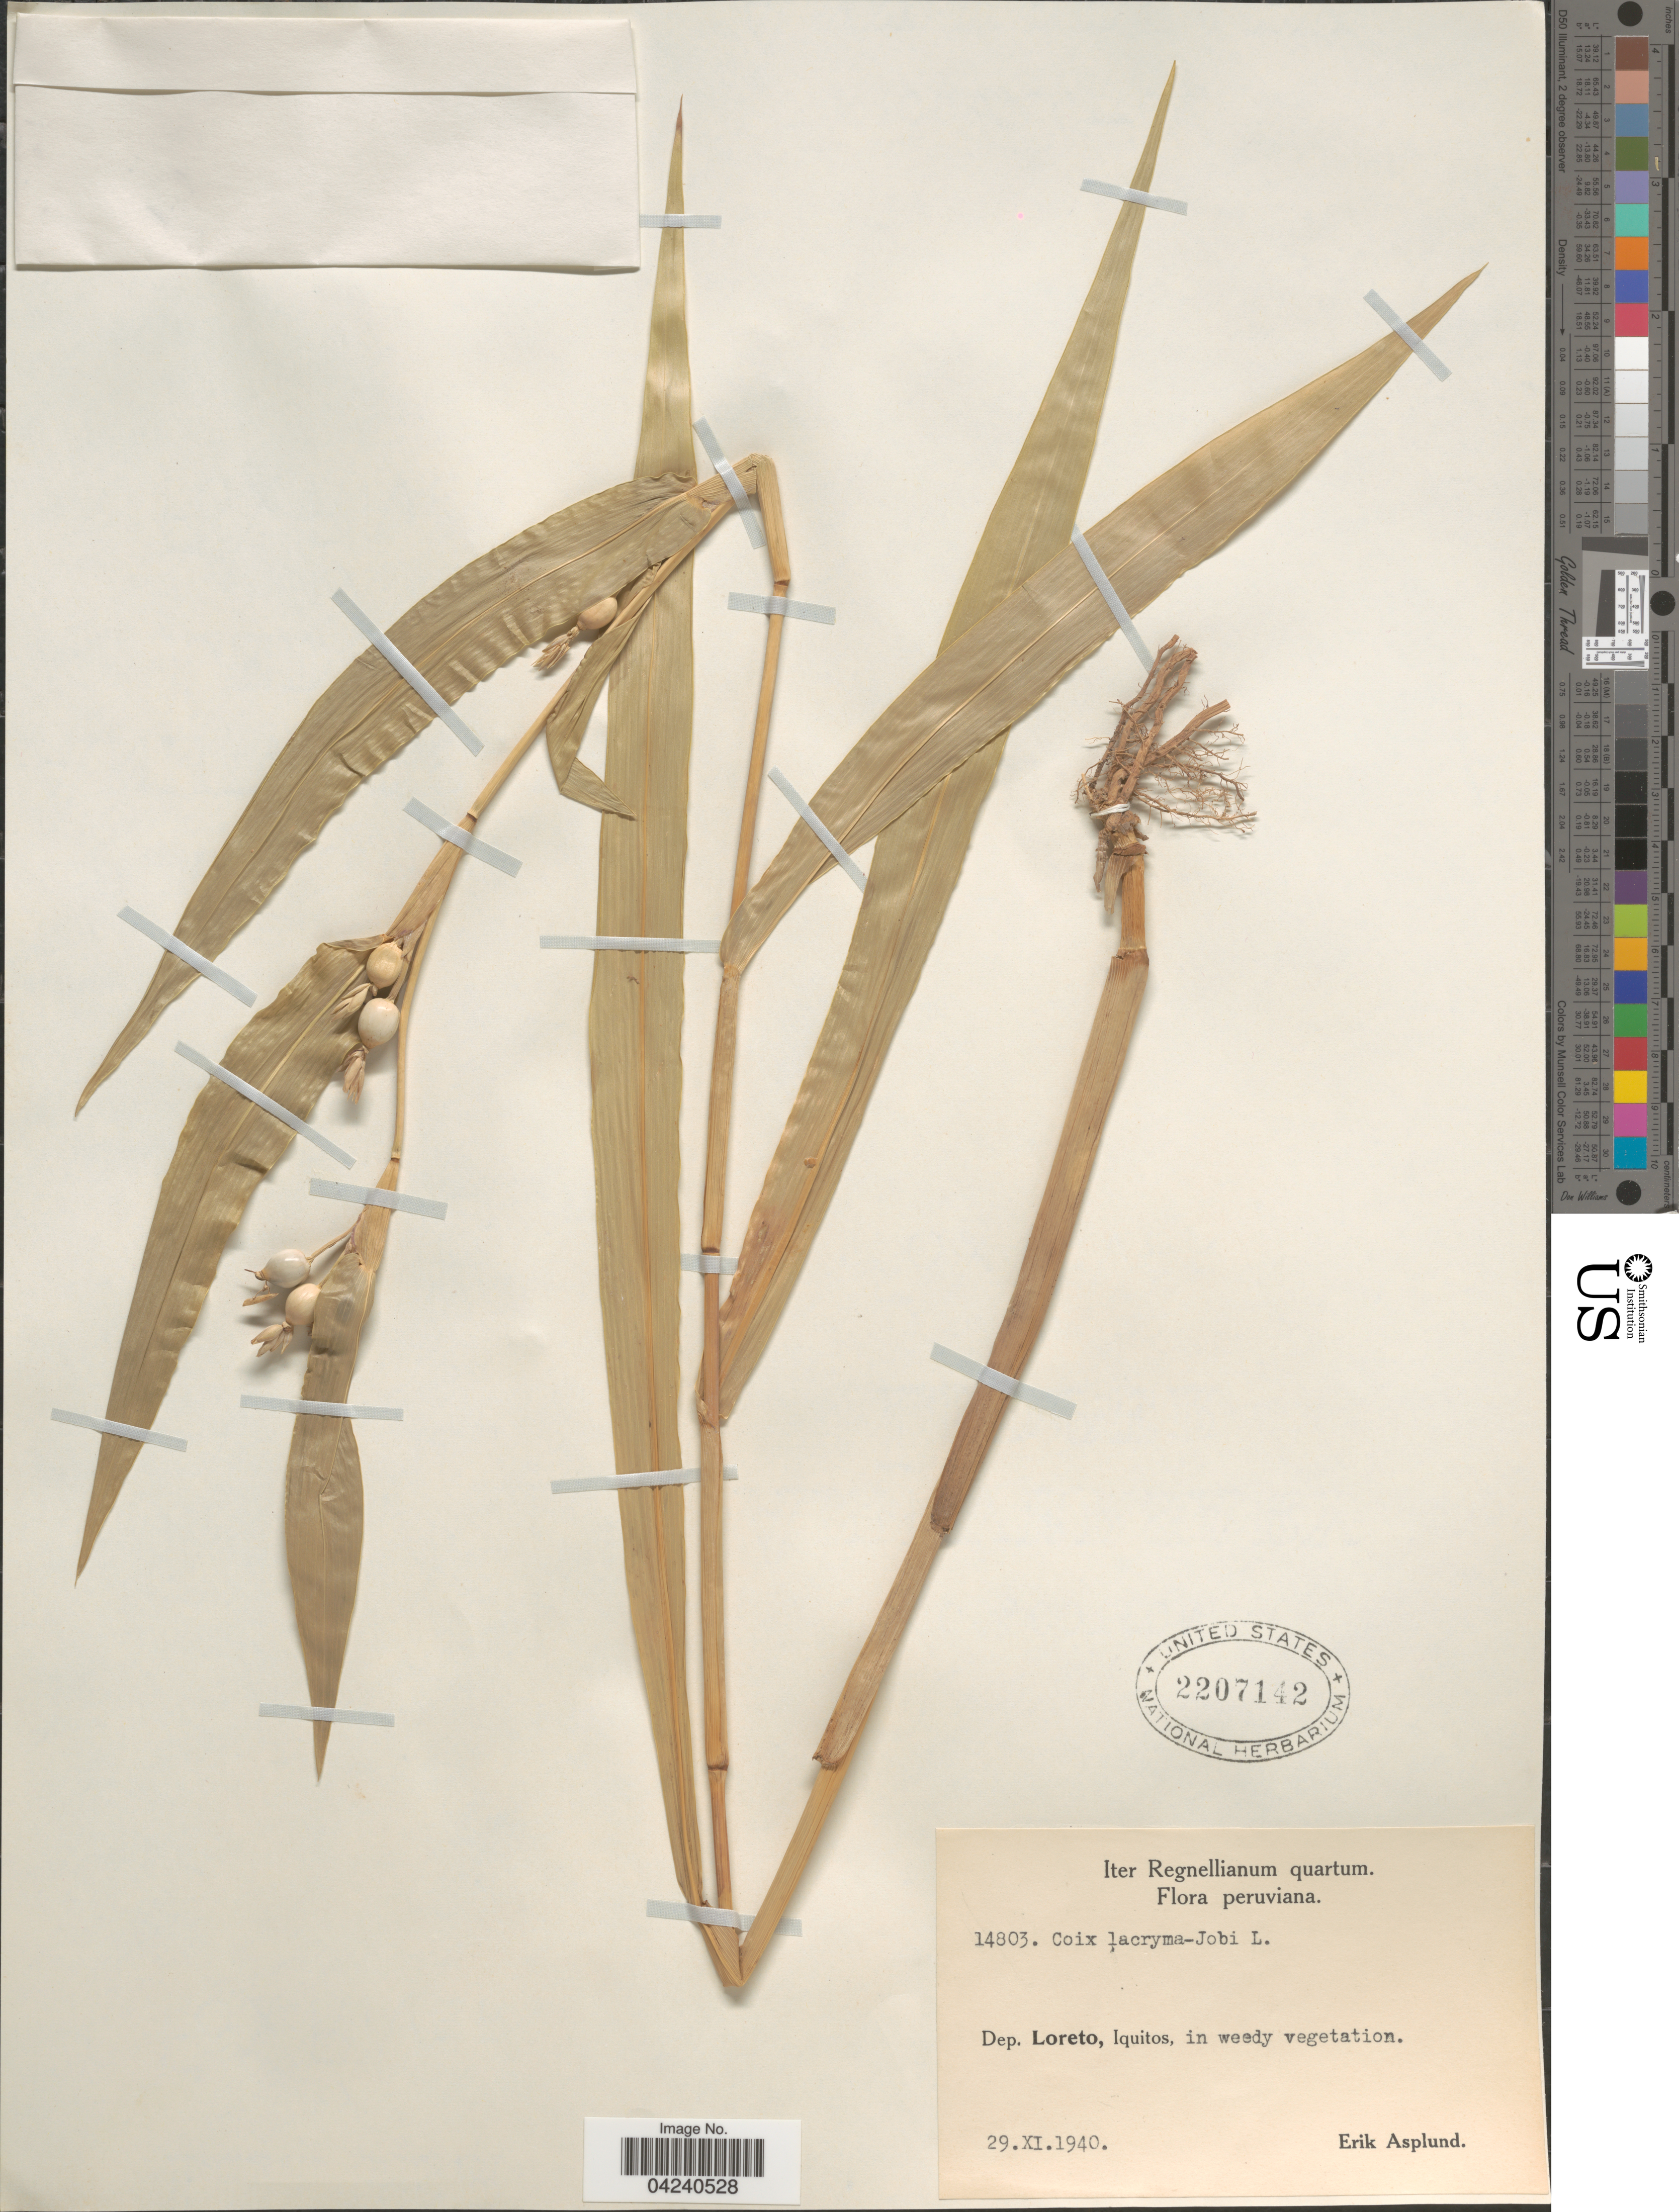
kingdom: Plantae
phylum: Tracheophyta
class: Liliopsida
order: Poales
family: Poaceae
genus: Coix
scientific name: Coix lacryma-jobi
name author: L.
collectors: E. Asplund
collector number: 14803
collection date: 1940-11-29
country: Peru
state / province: Loreto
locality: Iter Regnellianum quartum. Dep. Loreto, Iquitos, in weedy vegetation.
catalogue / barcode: US 2207142